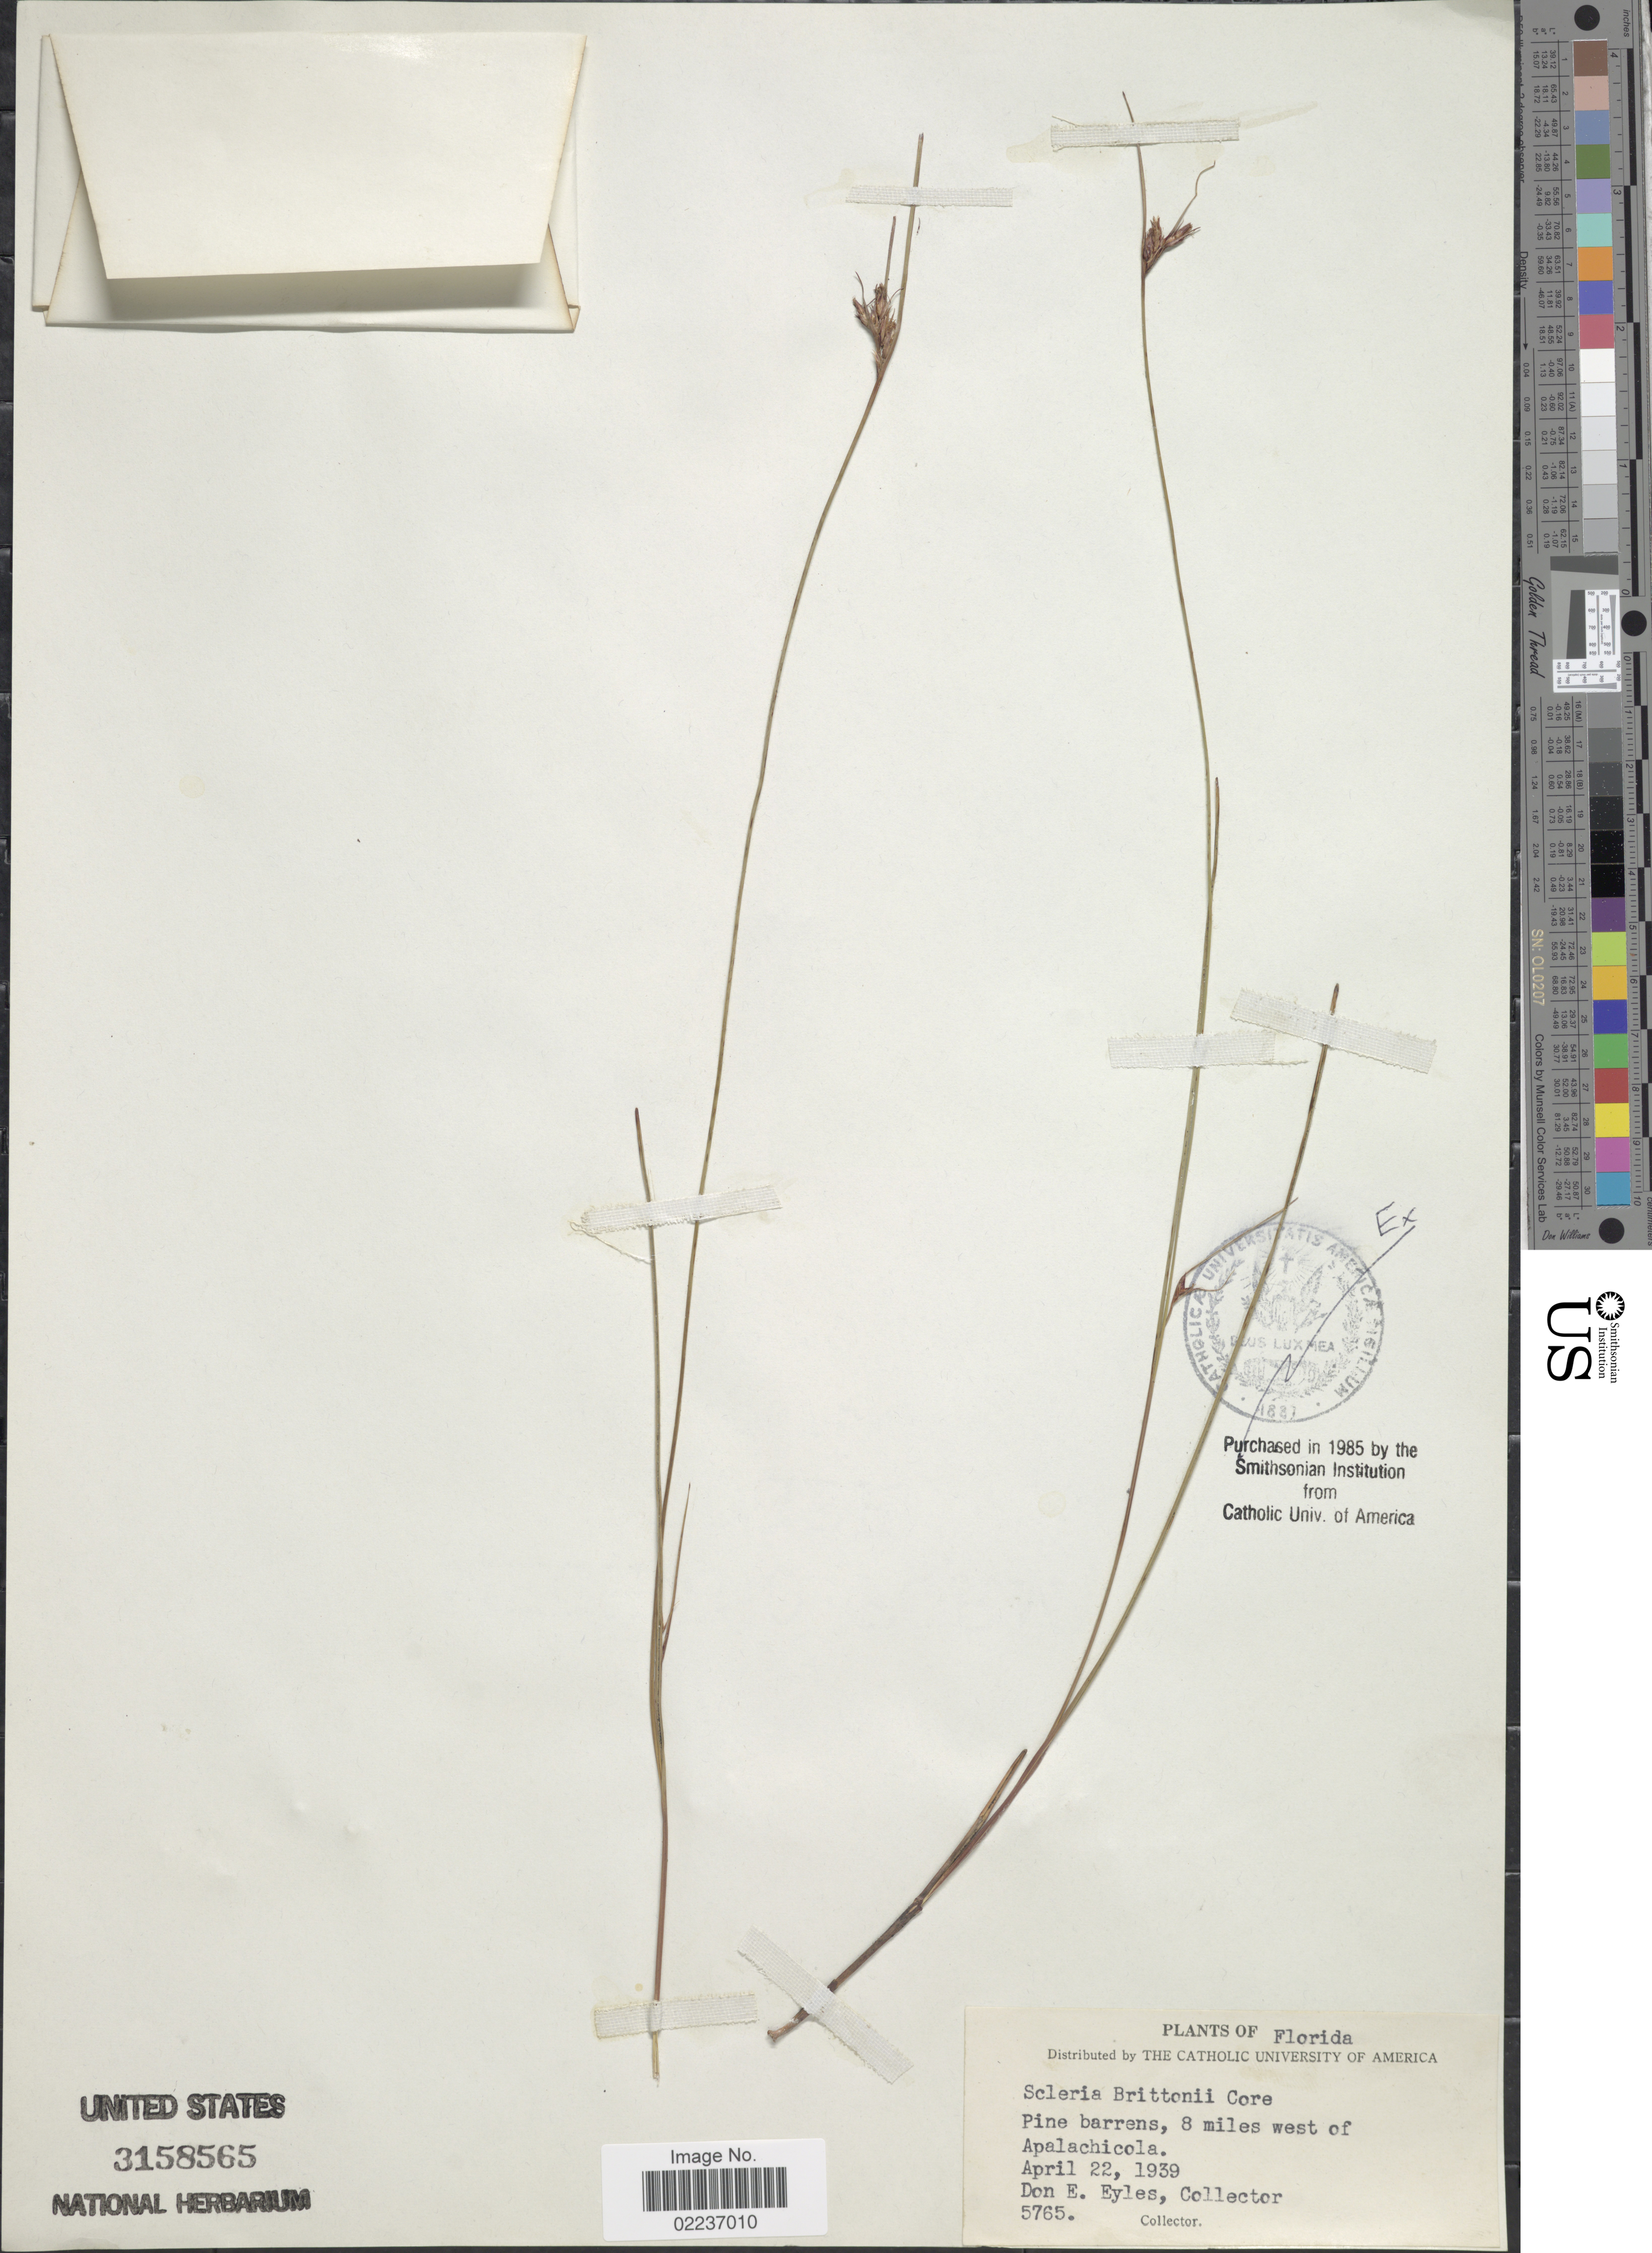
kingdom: Plantae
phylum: Tracheophyta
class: Liliopsida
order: Poales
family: Cyperaceae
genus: Scleria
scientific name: Scleria brittonii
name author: Core ex Small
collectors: D. Eyles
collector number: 5765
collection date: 1939-04-22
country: United States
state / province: Florida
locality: Pine barrens, 8 miles west of Apalachicola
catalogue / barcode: US 3158565